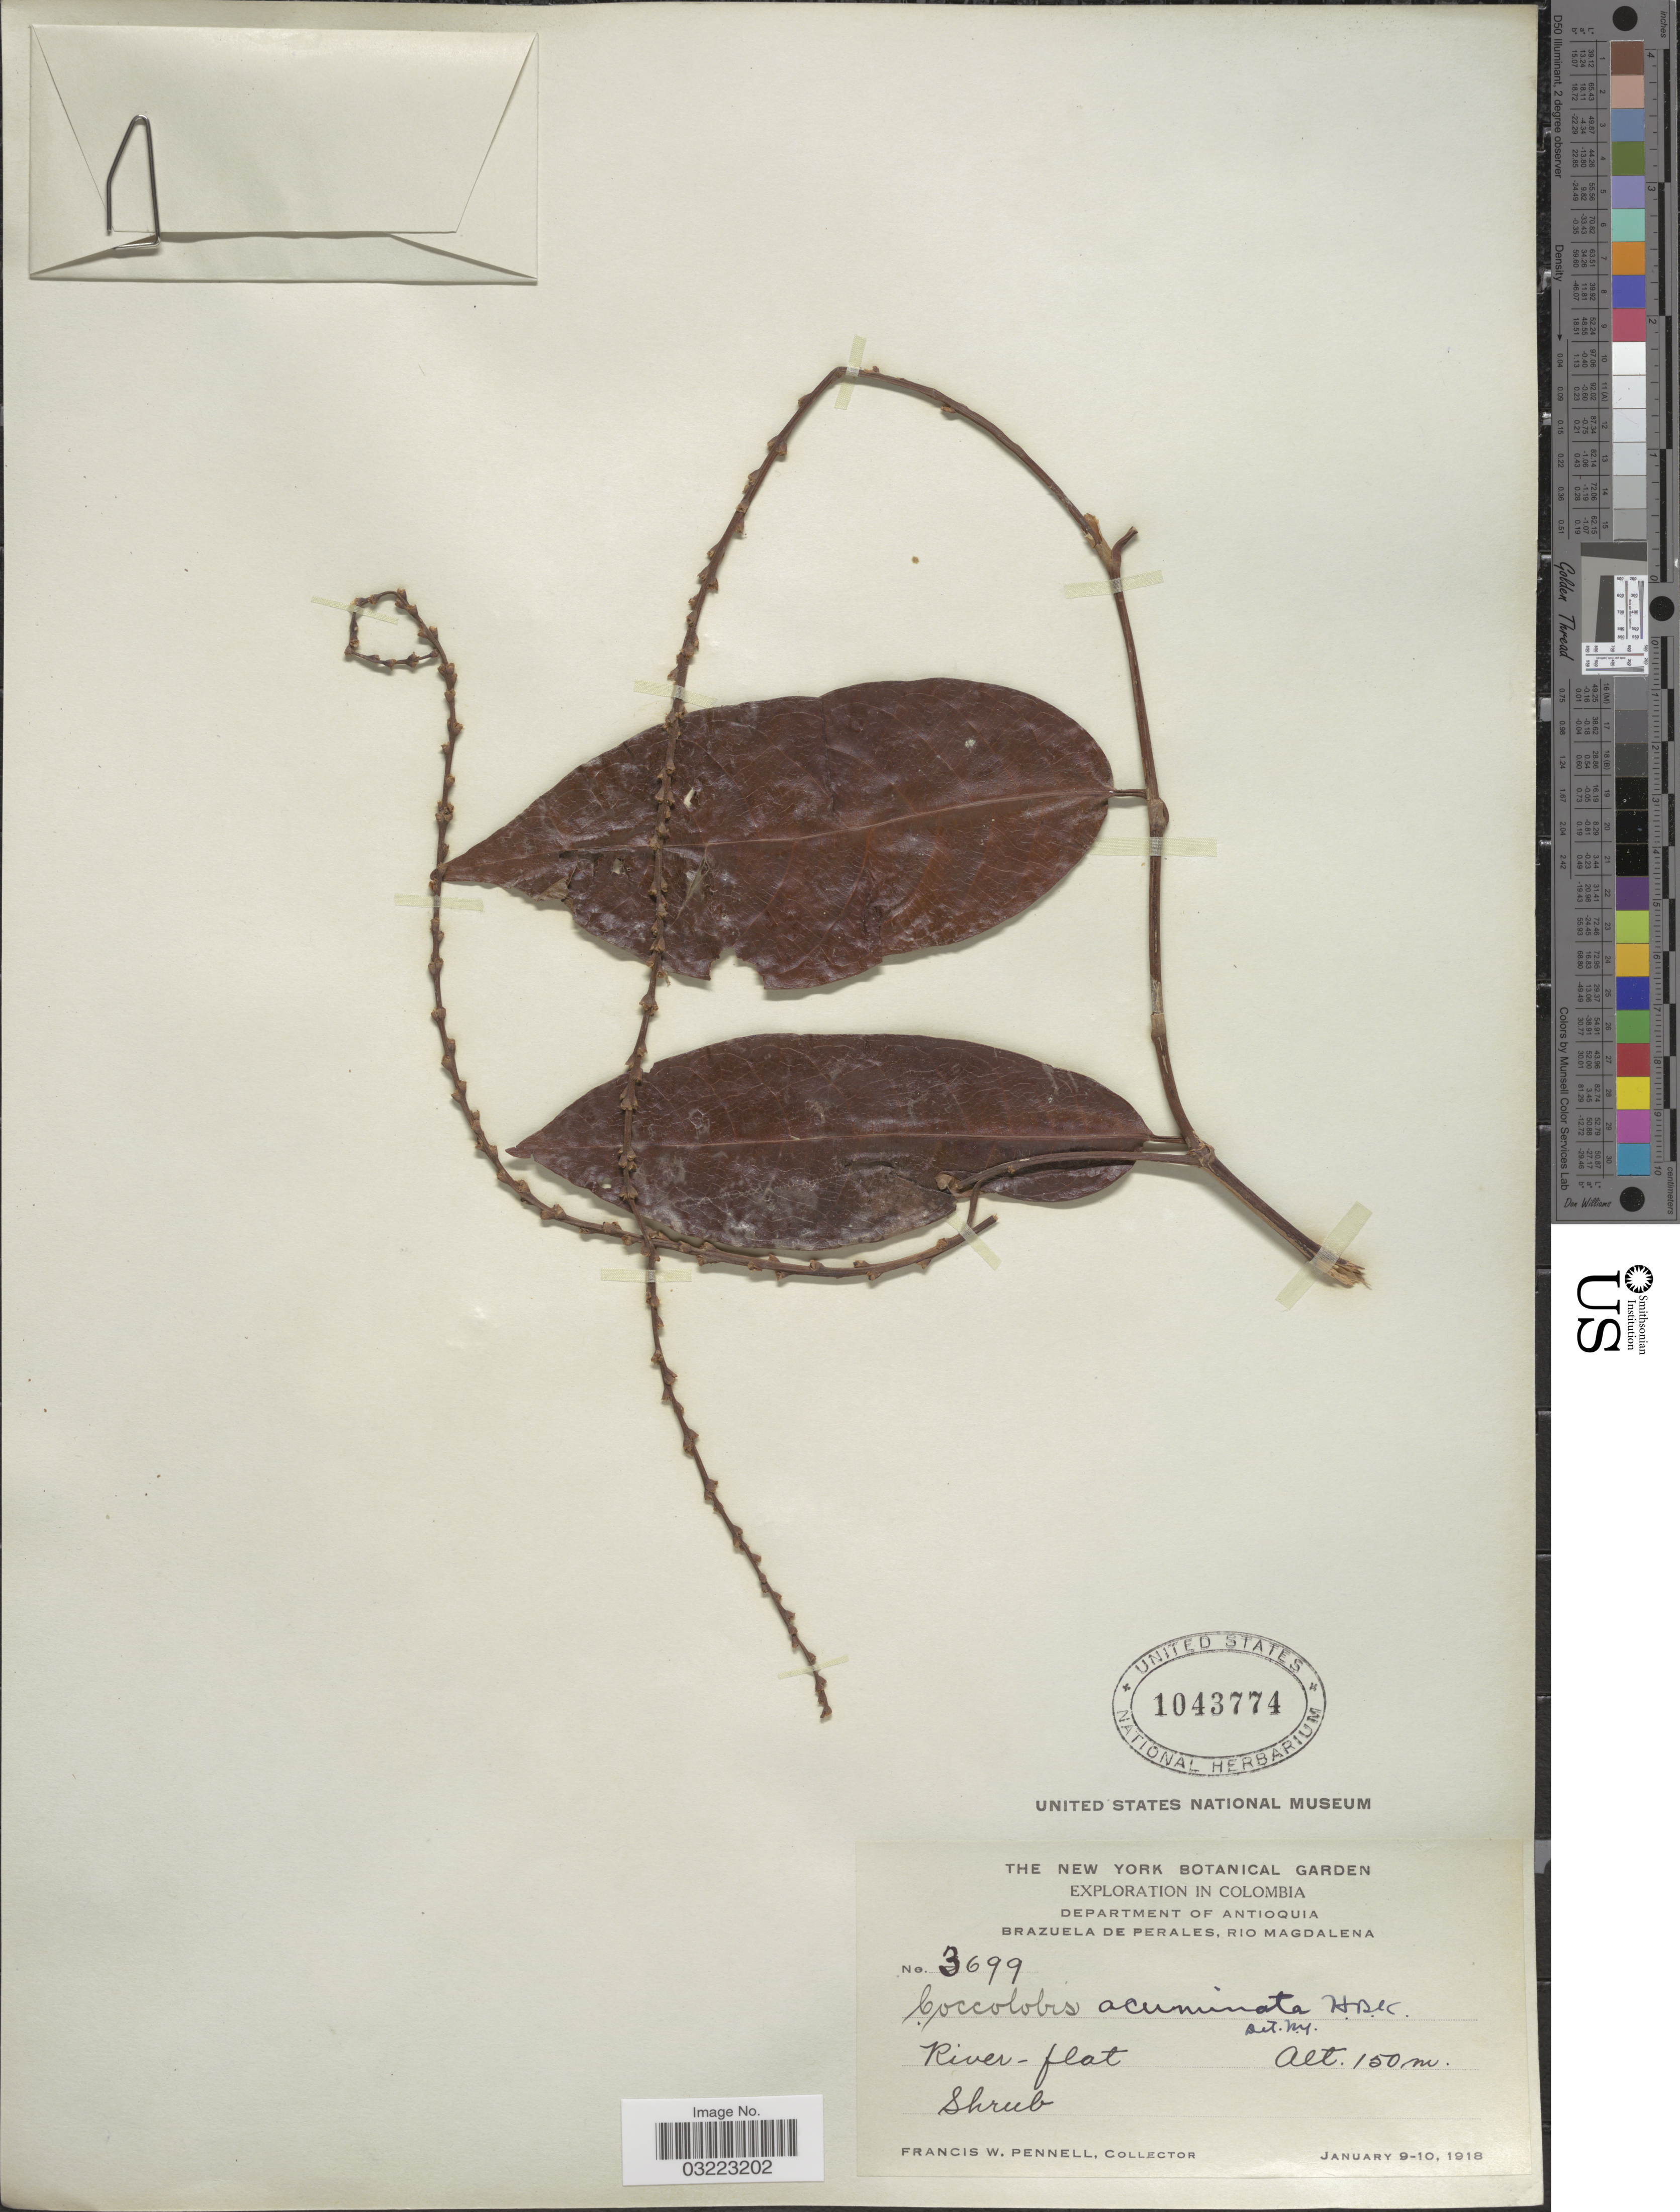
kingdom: Plantae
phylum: Tracheophyta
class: Magnoliopsida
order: Caryophyllales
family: Polygonaceae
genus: Coccoloba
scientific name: Coccoloba acuminata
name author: Kunth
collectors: F. W. Pennell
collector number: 3699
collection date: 1918-01-09/1918-01-10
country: Colombia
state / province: Magdalena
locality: Department of Antioquia, Brazuela de Perales, Rio Magdalena.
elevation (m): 150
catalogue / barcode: US 1043774